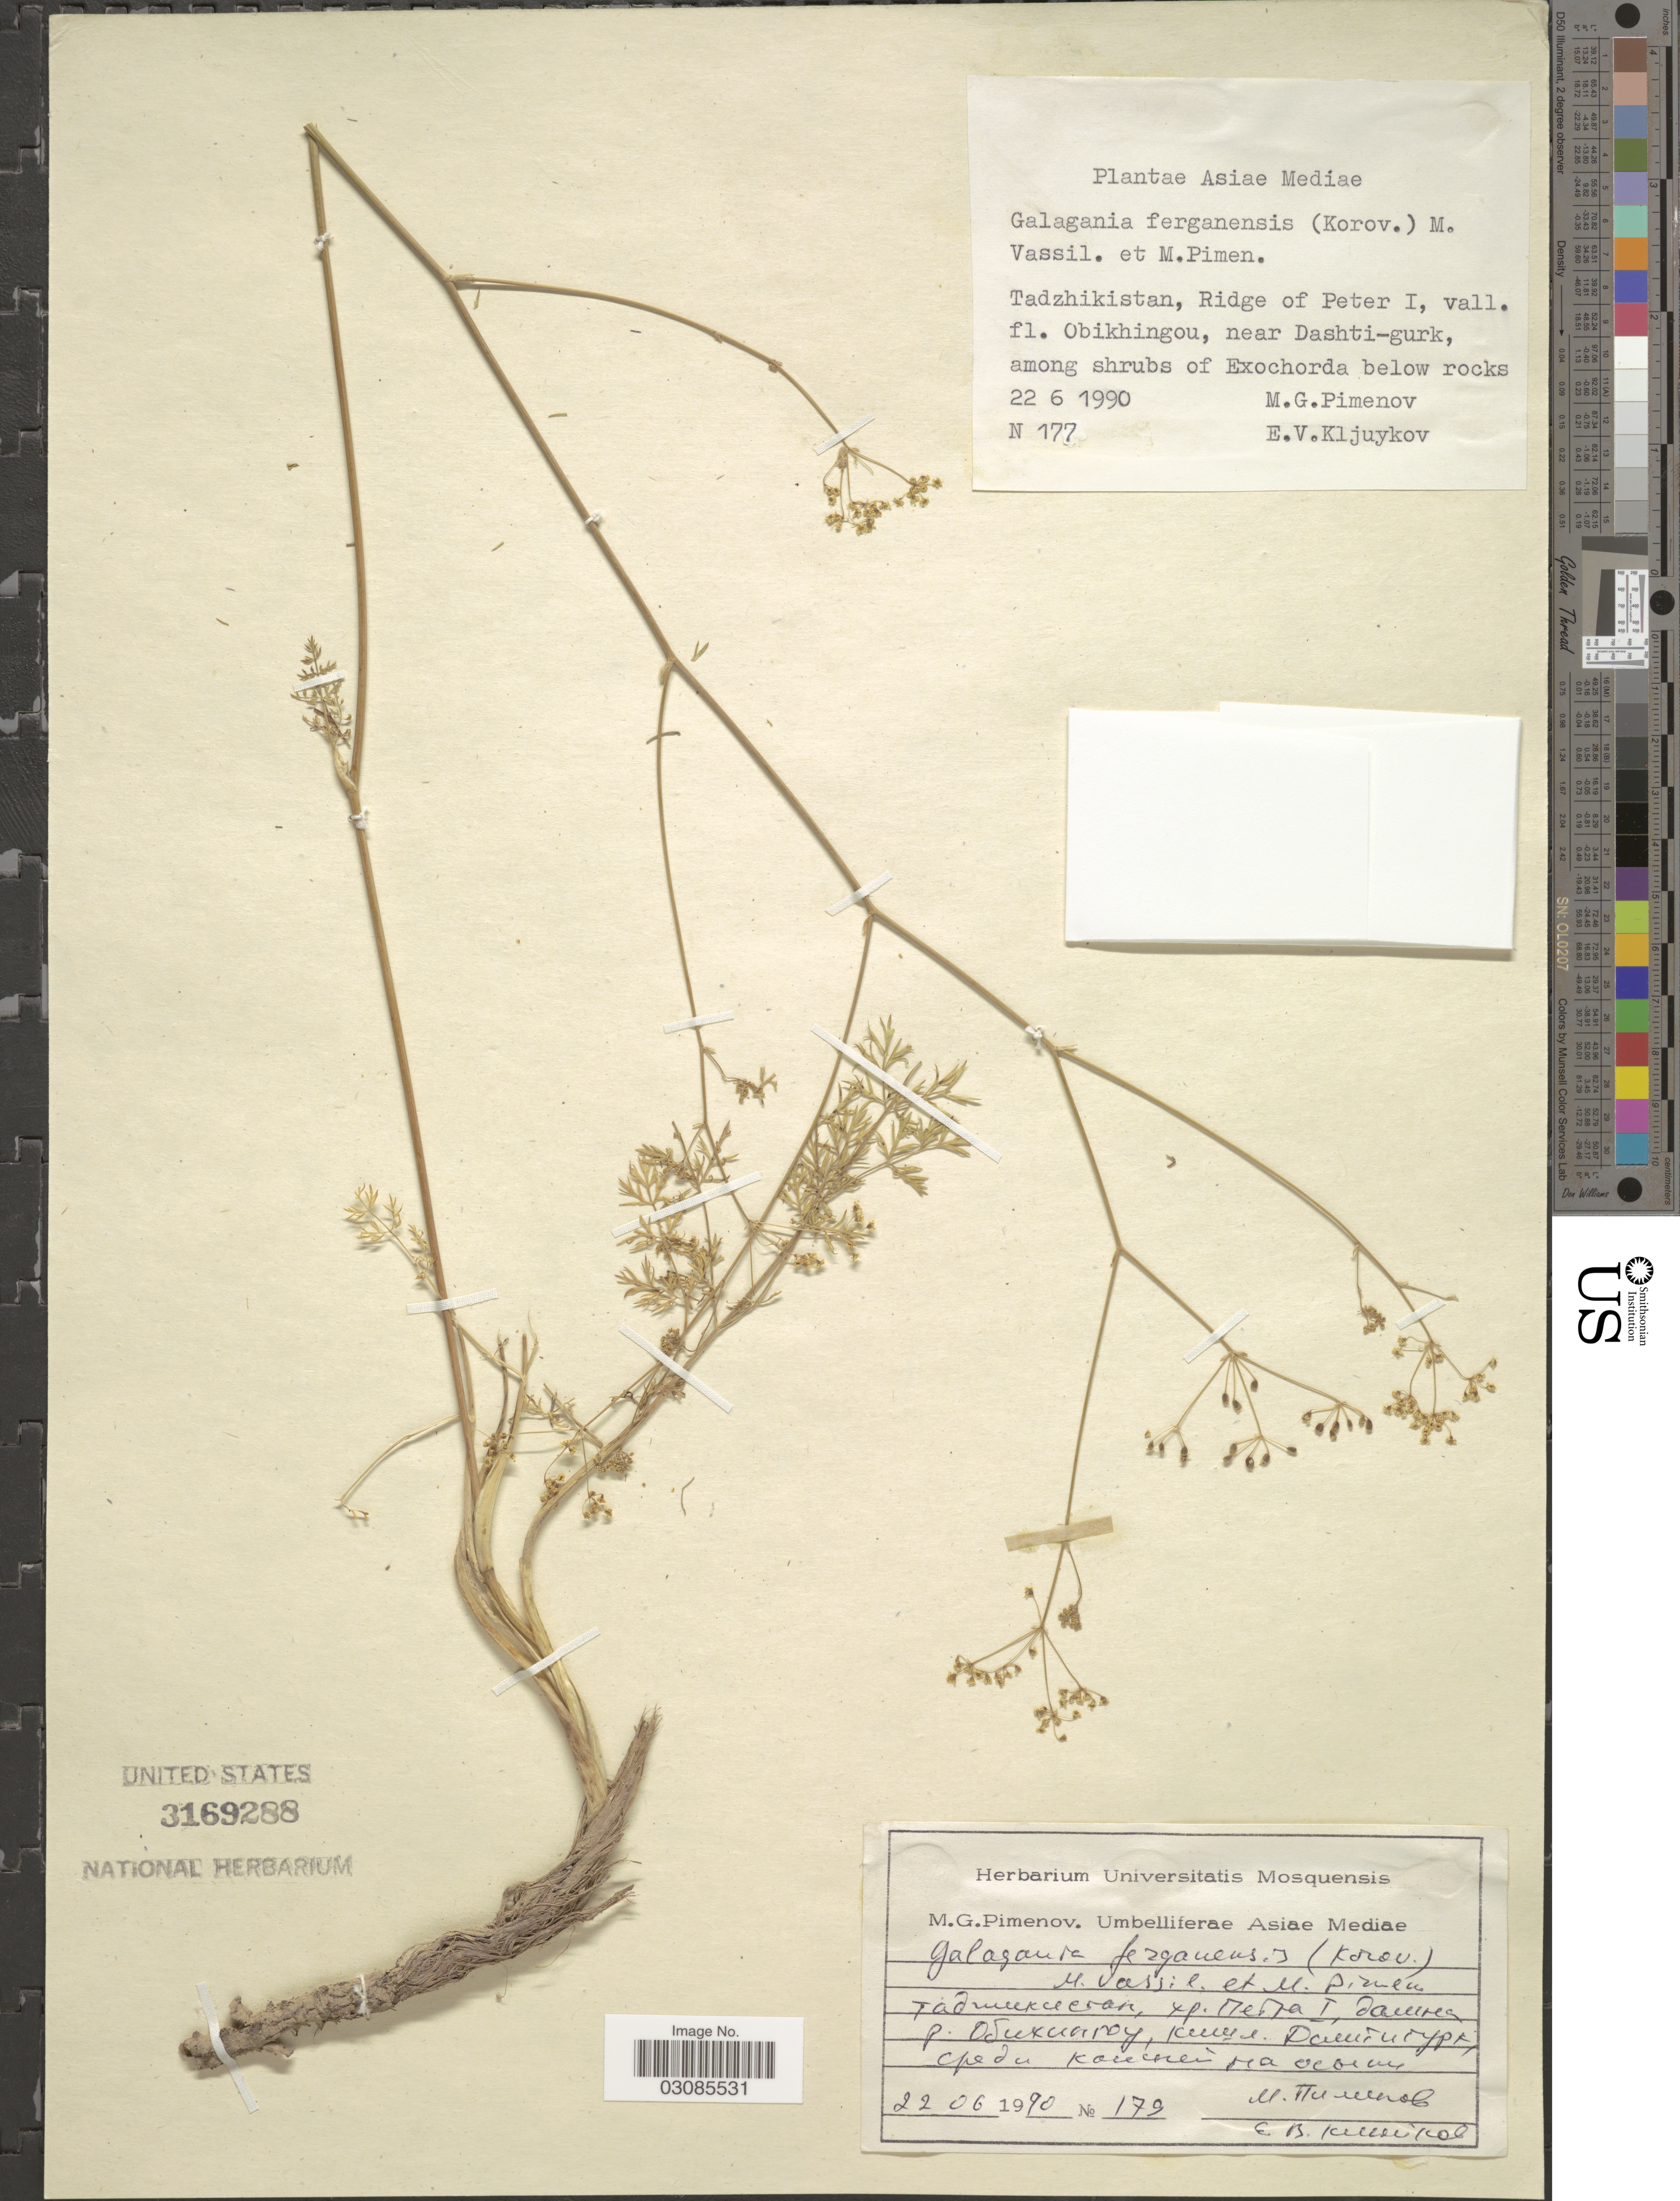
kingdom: Plantae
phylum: Tracheophyta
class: Magnoliopsida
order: Apiales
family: Apiaceae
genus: Galagania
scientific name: Galagania ferganensis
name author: M.G.Vassiljeva & Pimenov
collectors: M. Pimenov & E. Kljuykov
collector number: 177/179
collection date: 1990-06-22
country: Tajikistan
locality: Tadzhikistan, Ridge of Peter I, vall. fl. Obikhingou, near Dashti-gurk. Asiae Mediae.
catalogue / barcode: US 3169288